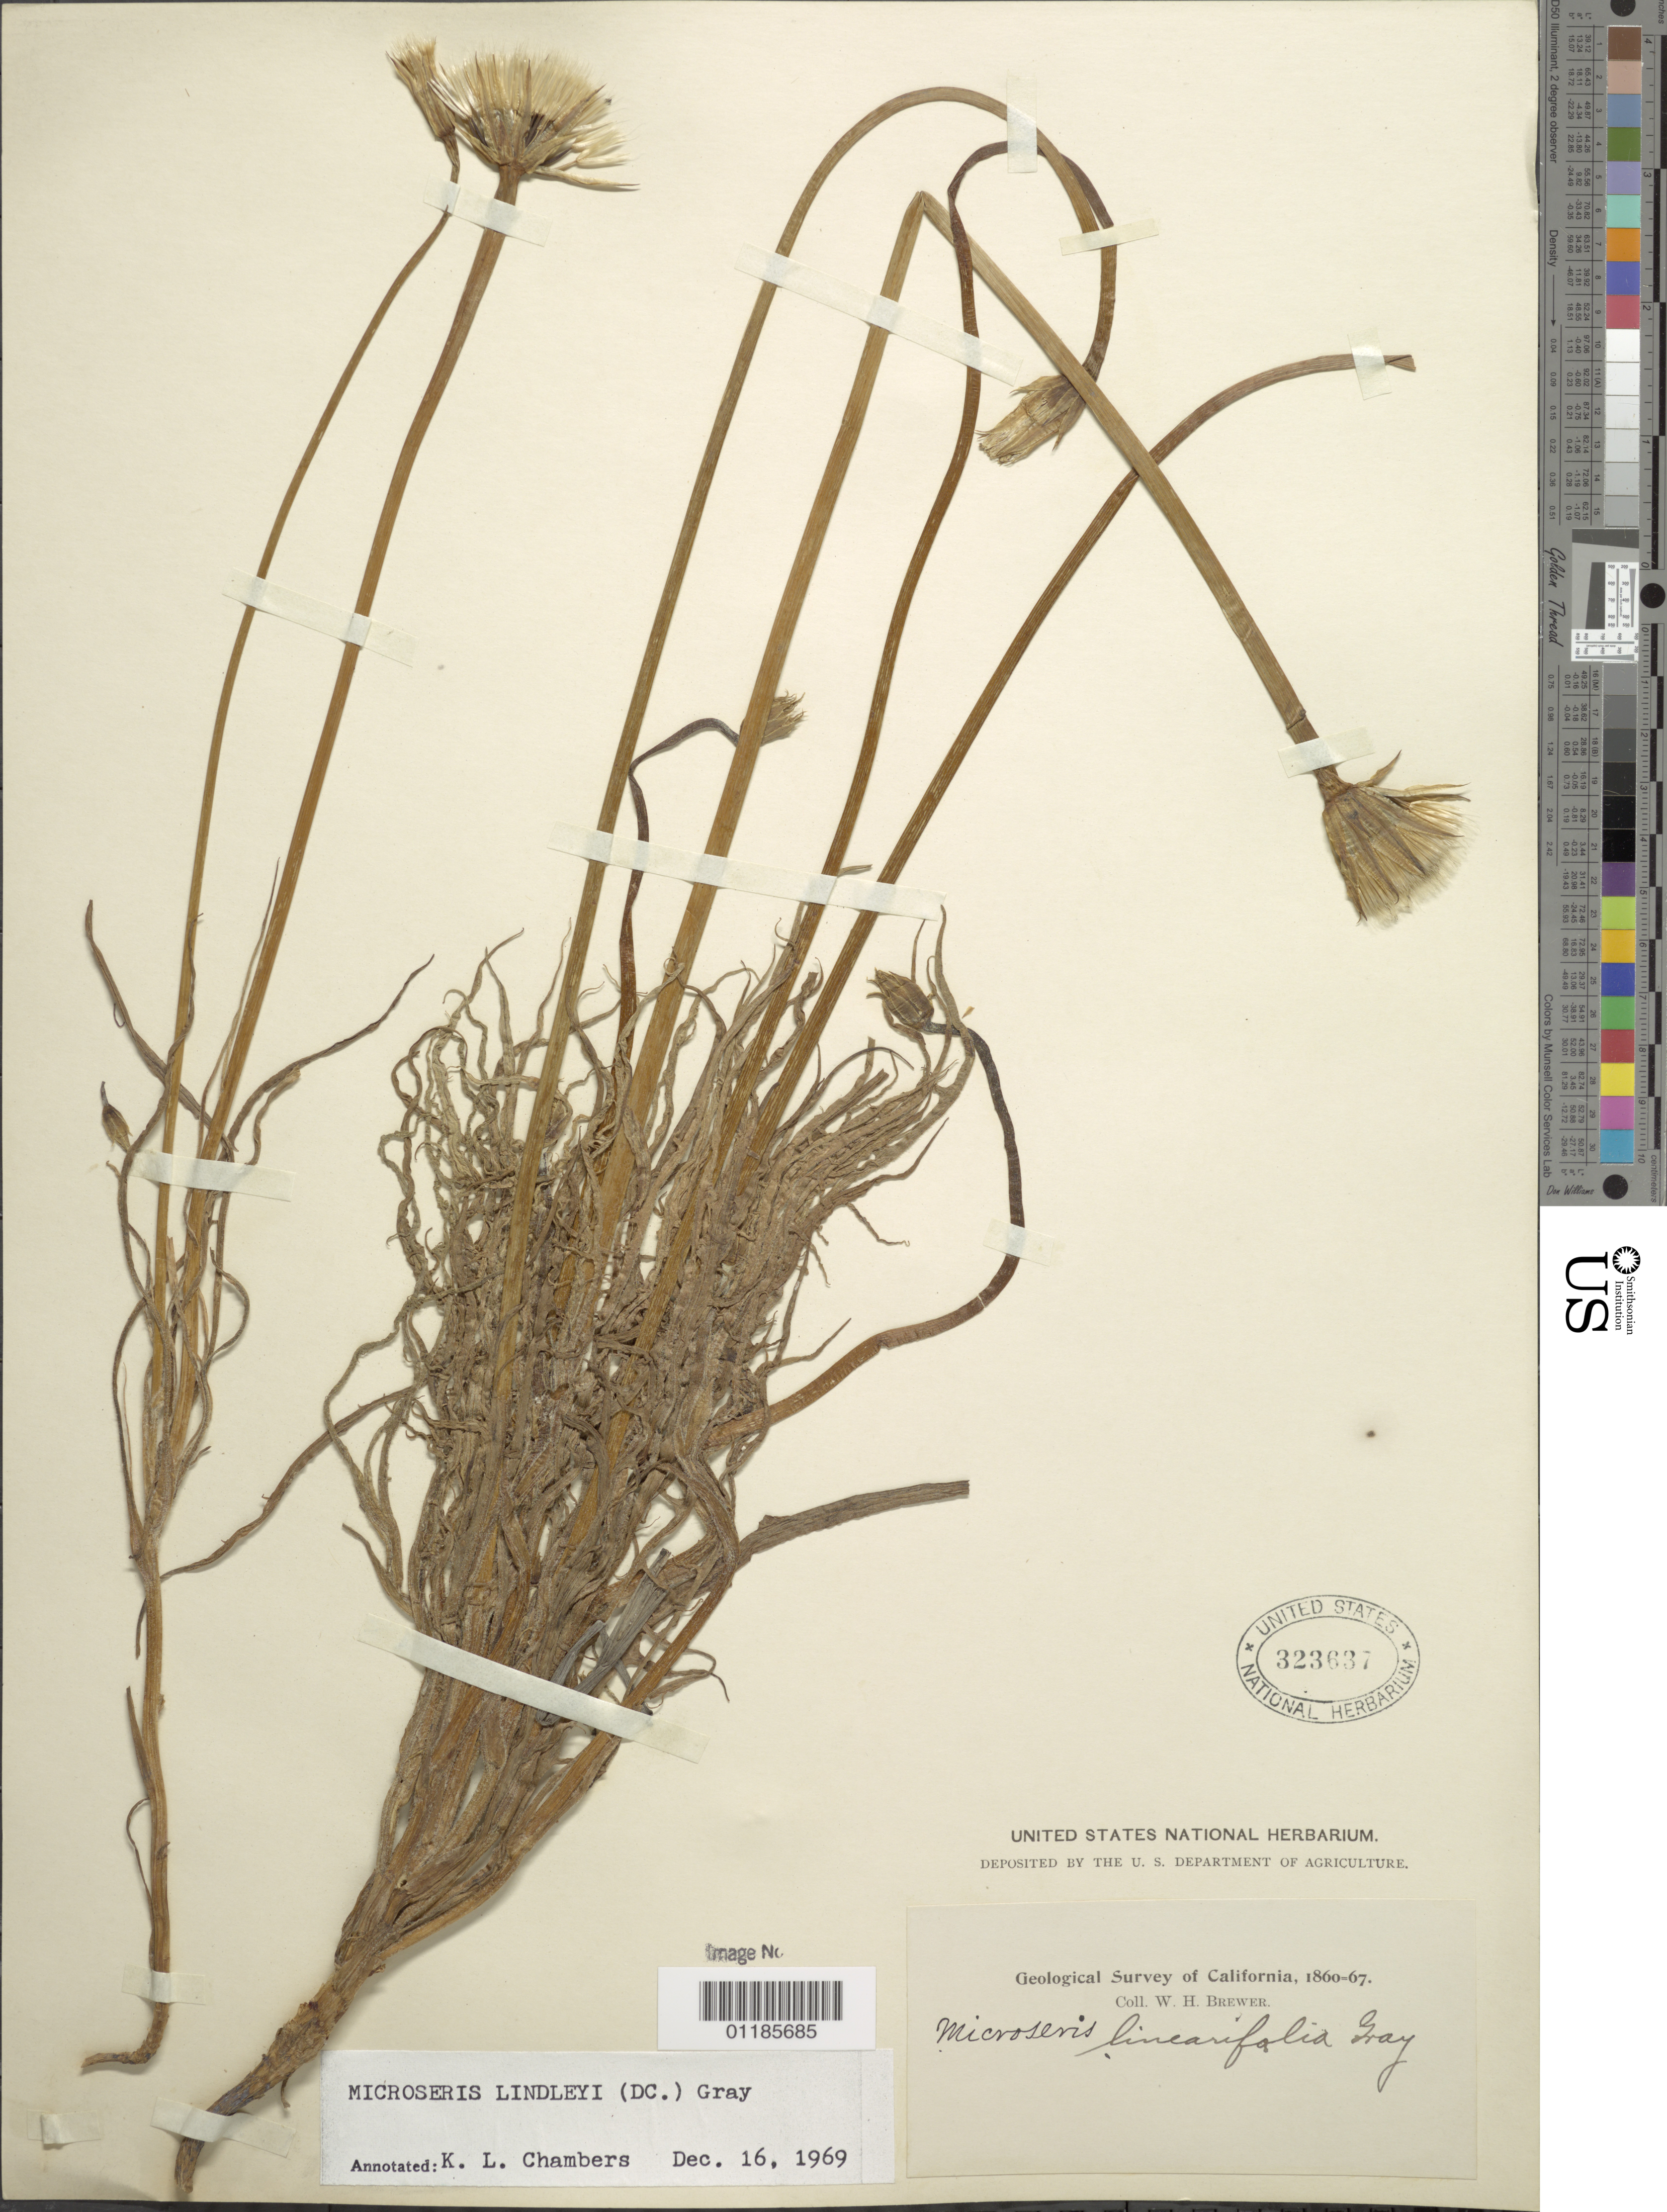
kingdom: Plantae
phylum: Tracheophyta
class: Magnoliopsida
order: Asterales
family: Asteraceae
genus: Uropappus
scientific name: Uropappus lindleyi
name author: (DC.) Nutt.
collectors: W. H. Brewer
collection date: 1860/1867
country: United States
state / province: California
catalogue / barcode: US 323637